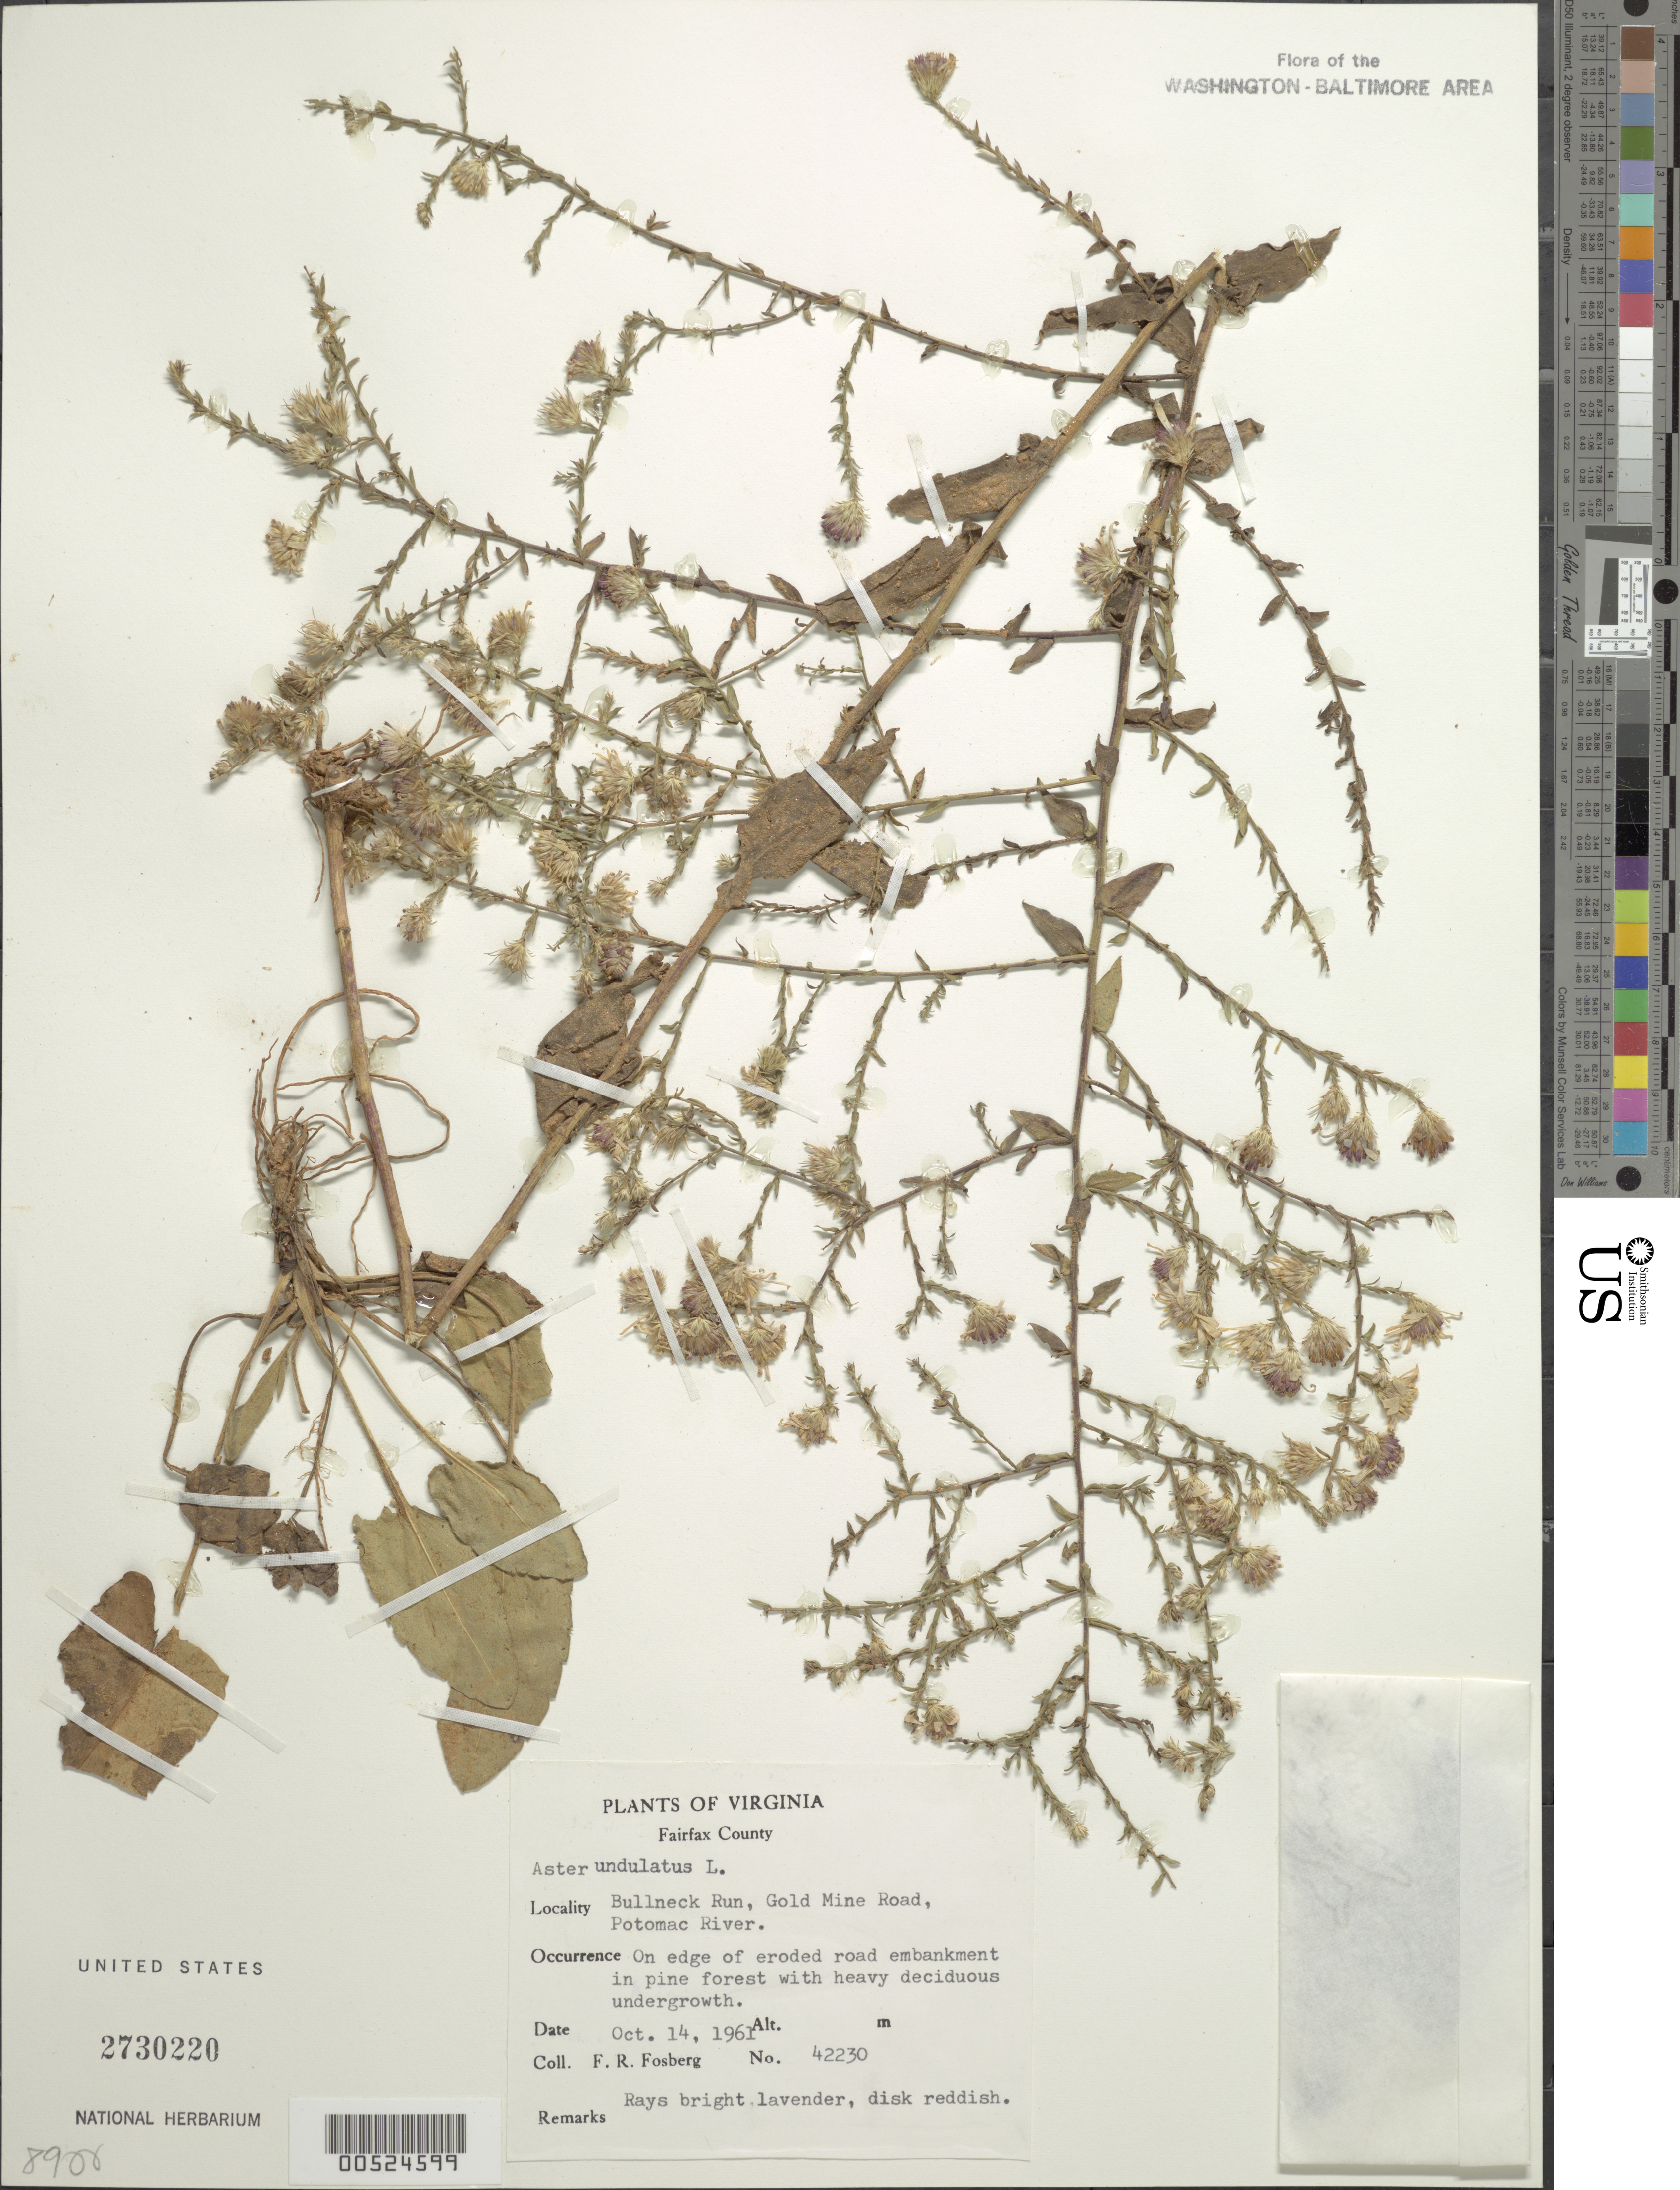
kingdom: Plantae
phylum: Tracheophyta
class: Magnoliopsida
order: Asterales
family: Asteraceae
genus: Symphyotrichum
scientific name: Symphyotrichum undulatum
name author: (L.) G.L. Nesom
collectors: F. R. Fosberg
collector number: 42230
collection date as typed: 14 Oct 1961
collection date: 1961-10-14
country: United States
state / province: Virginia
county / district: Fairfax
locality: Bullneck Run, Gold Mine Road, Potomac River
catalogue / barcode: US 2730220